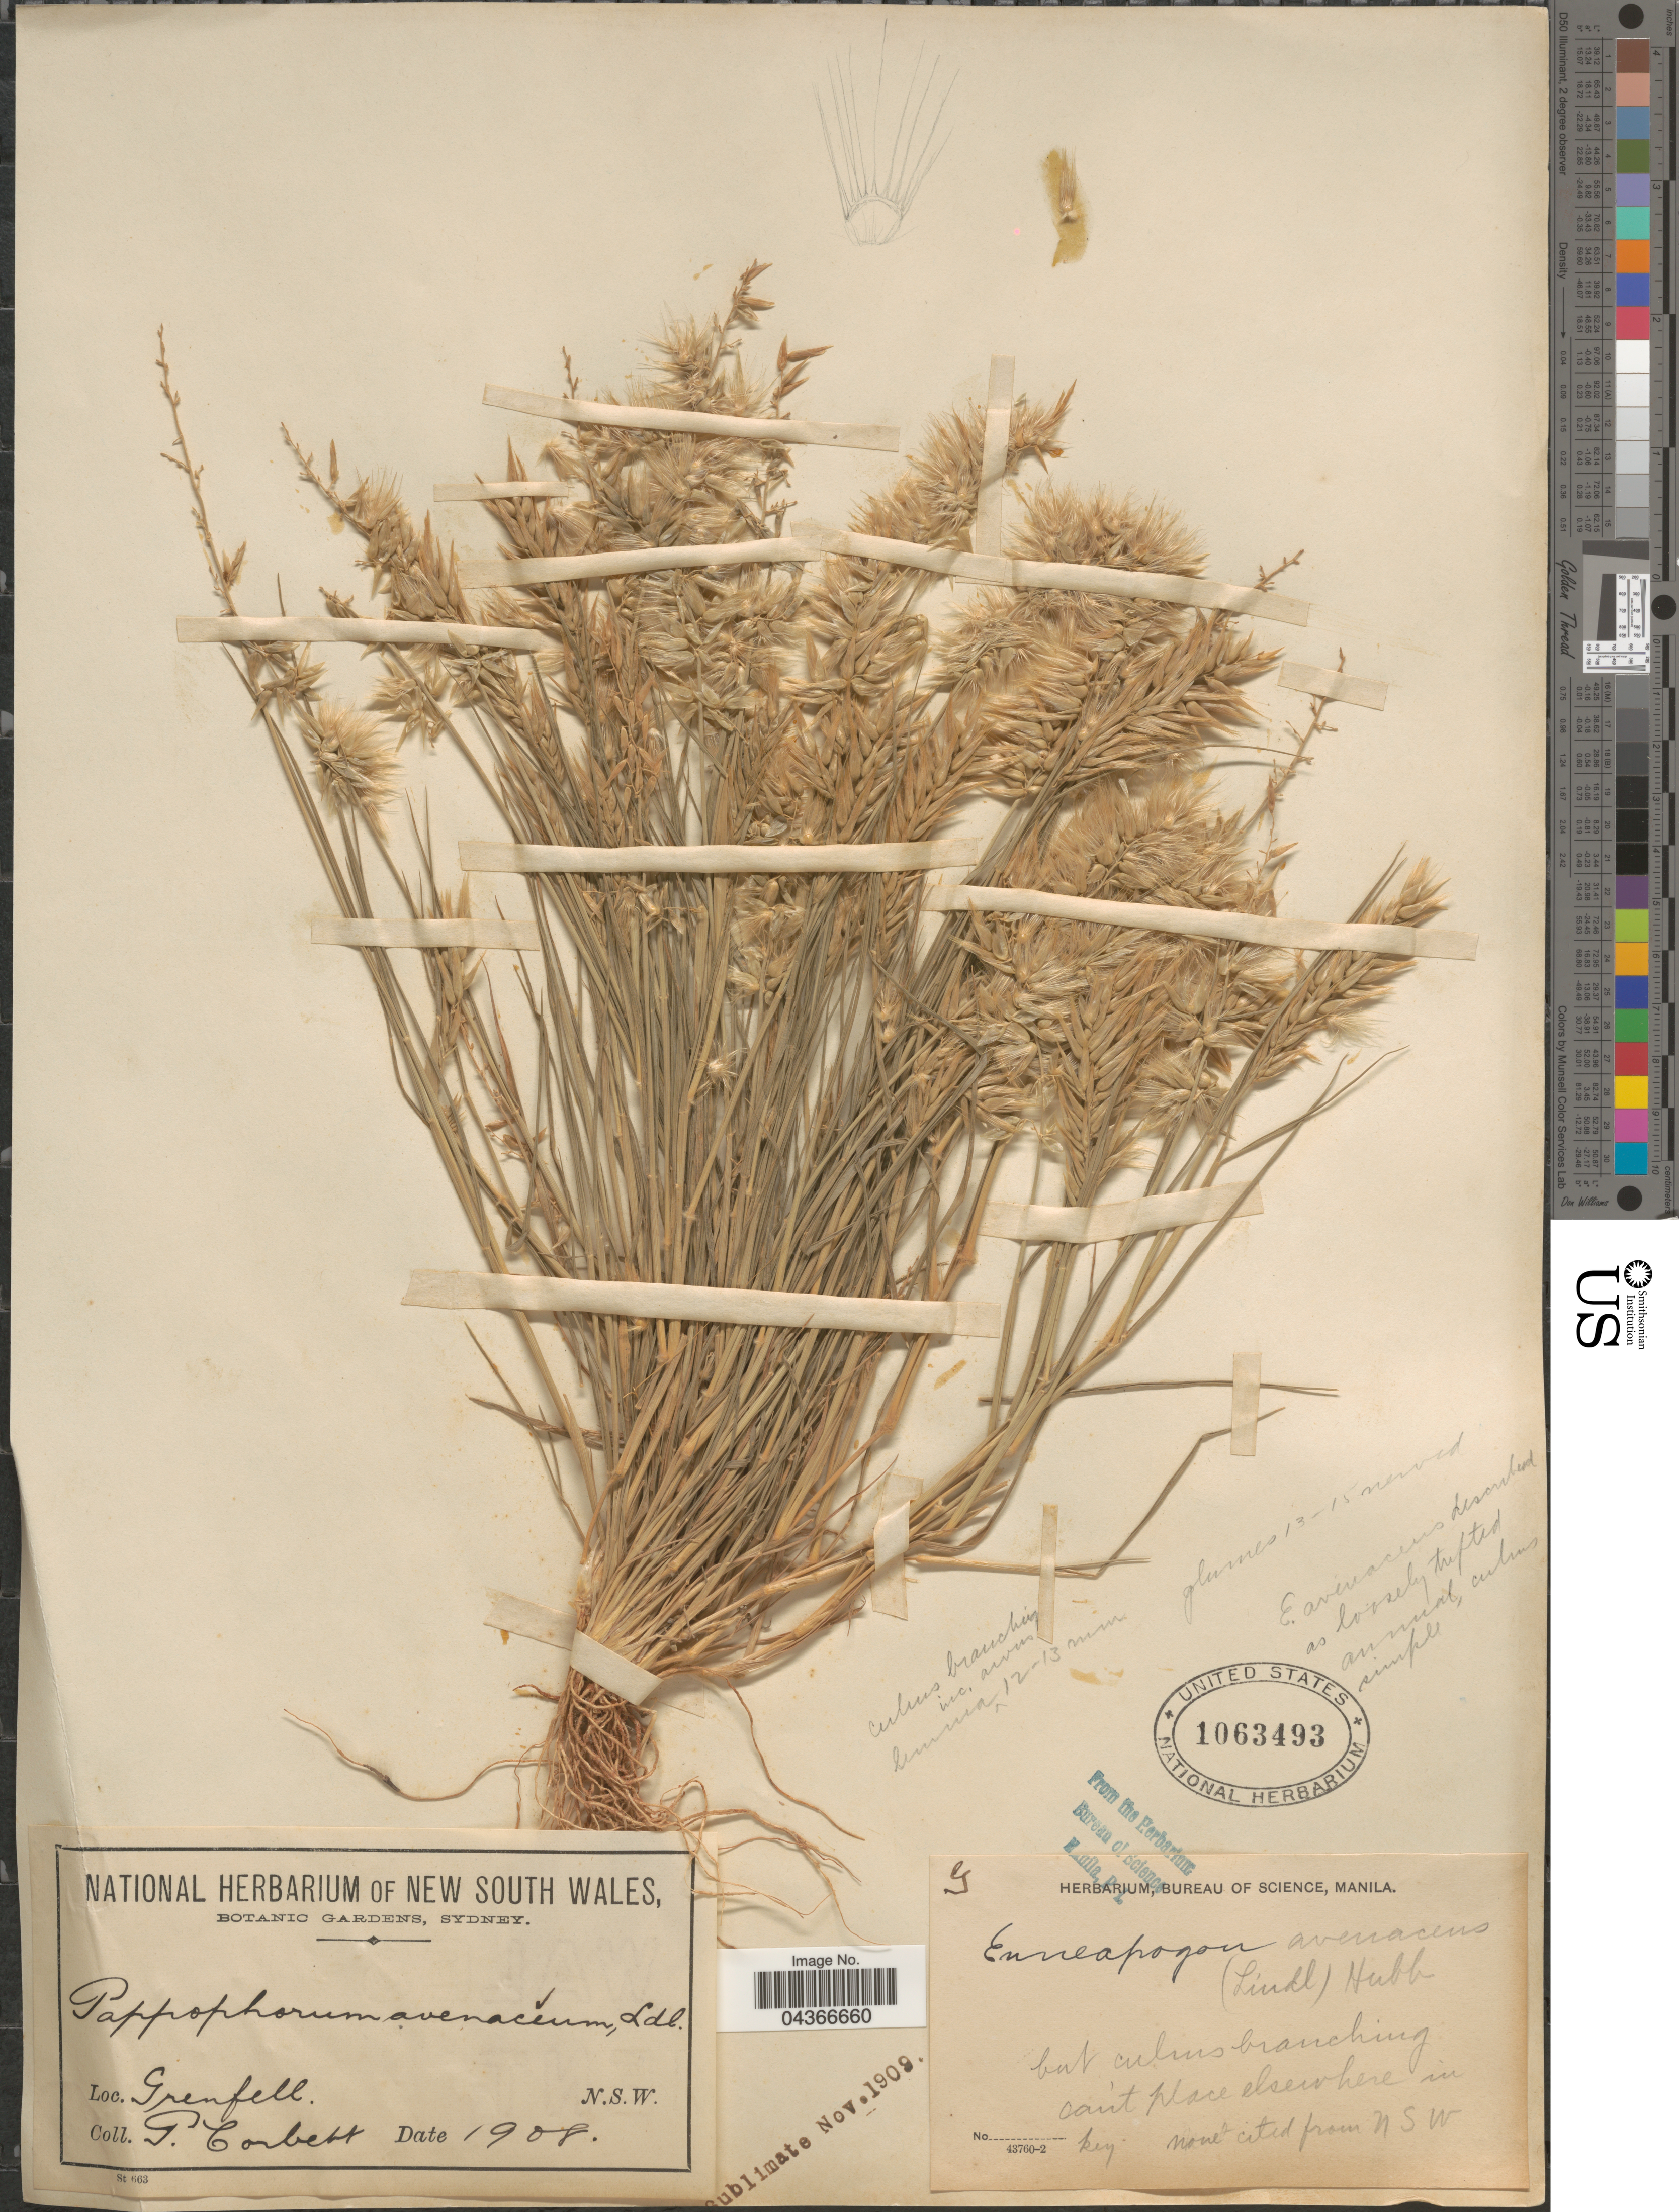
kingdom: Plantae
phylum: Tracheophyta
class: Liliopsida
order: Poales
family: Poaceae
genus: Enneapogon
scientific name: Enneapogon avenaceus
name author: (Lindl.) C.E. Hubb.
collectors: G. Corbett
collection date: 1908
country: Australia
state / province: New South Wales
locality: Grenfell.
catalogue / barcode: US 1063493